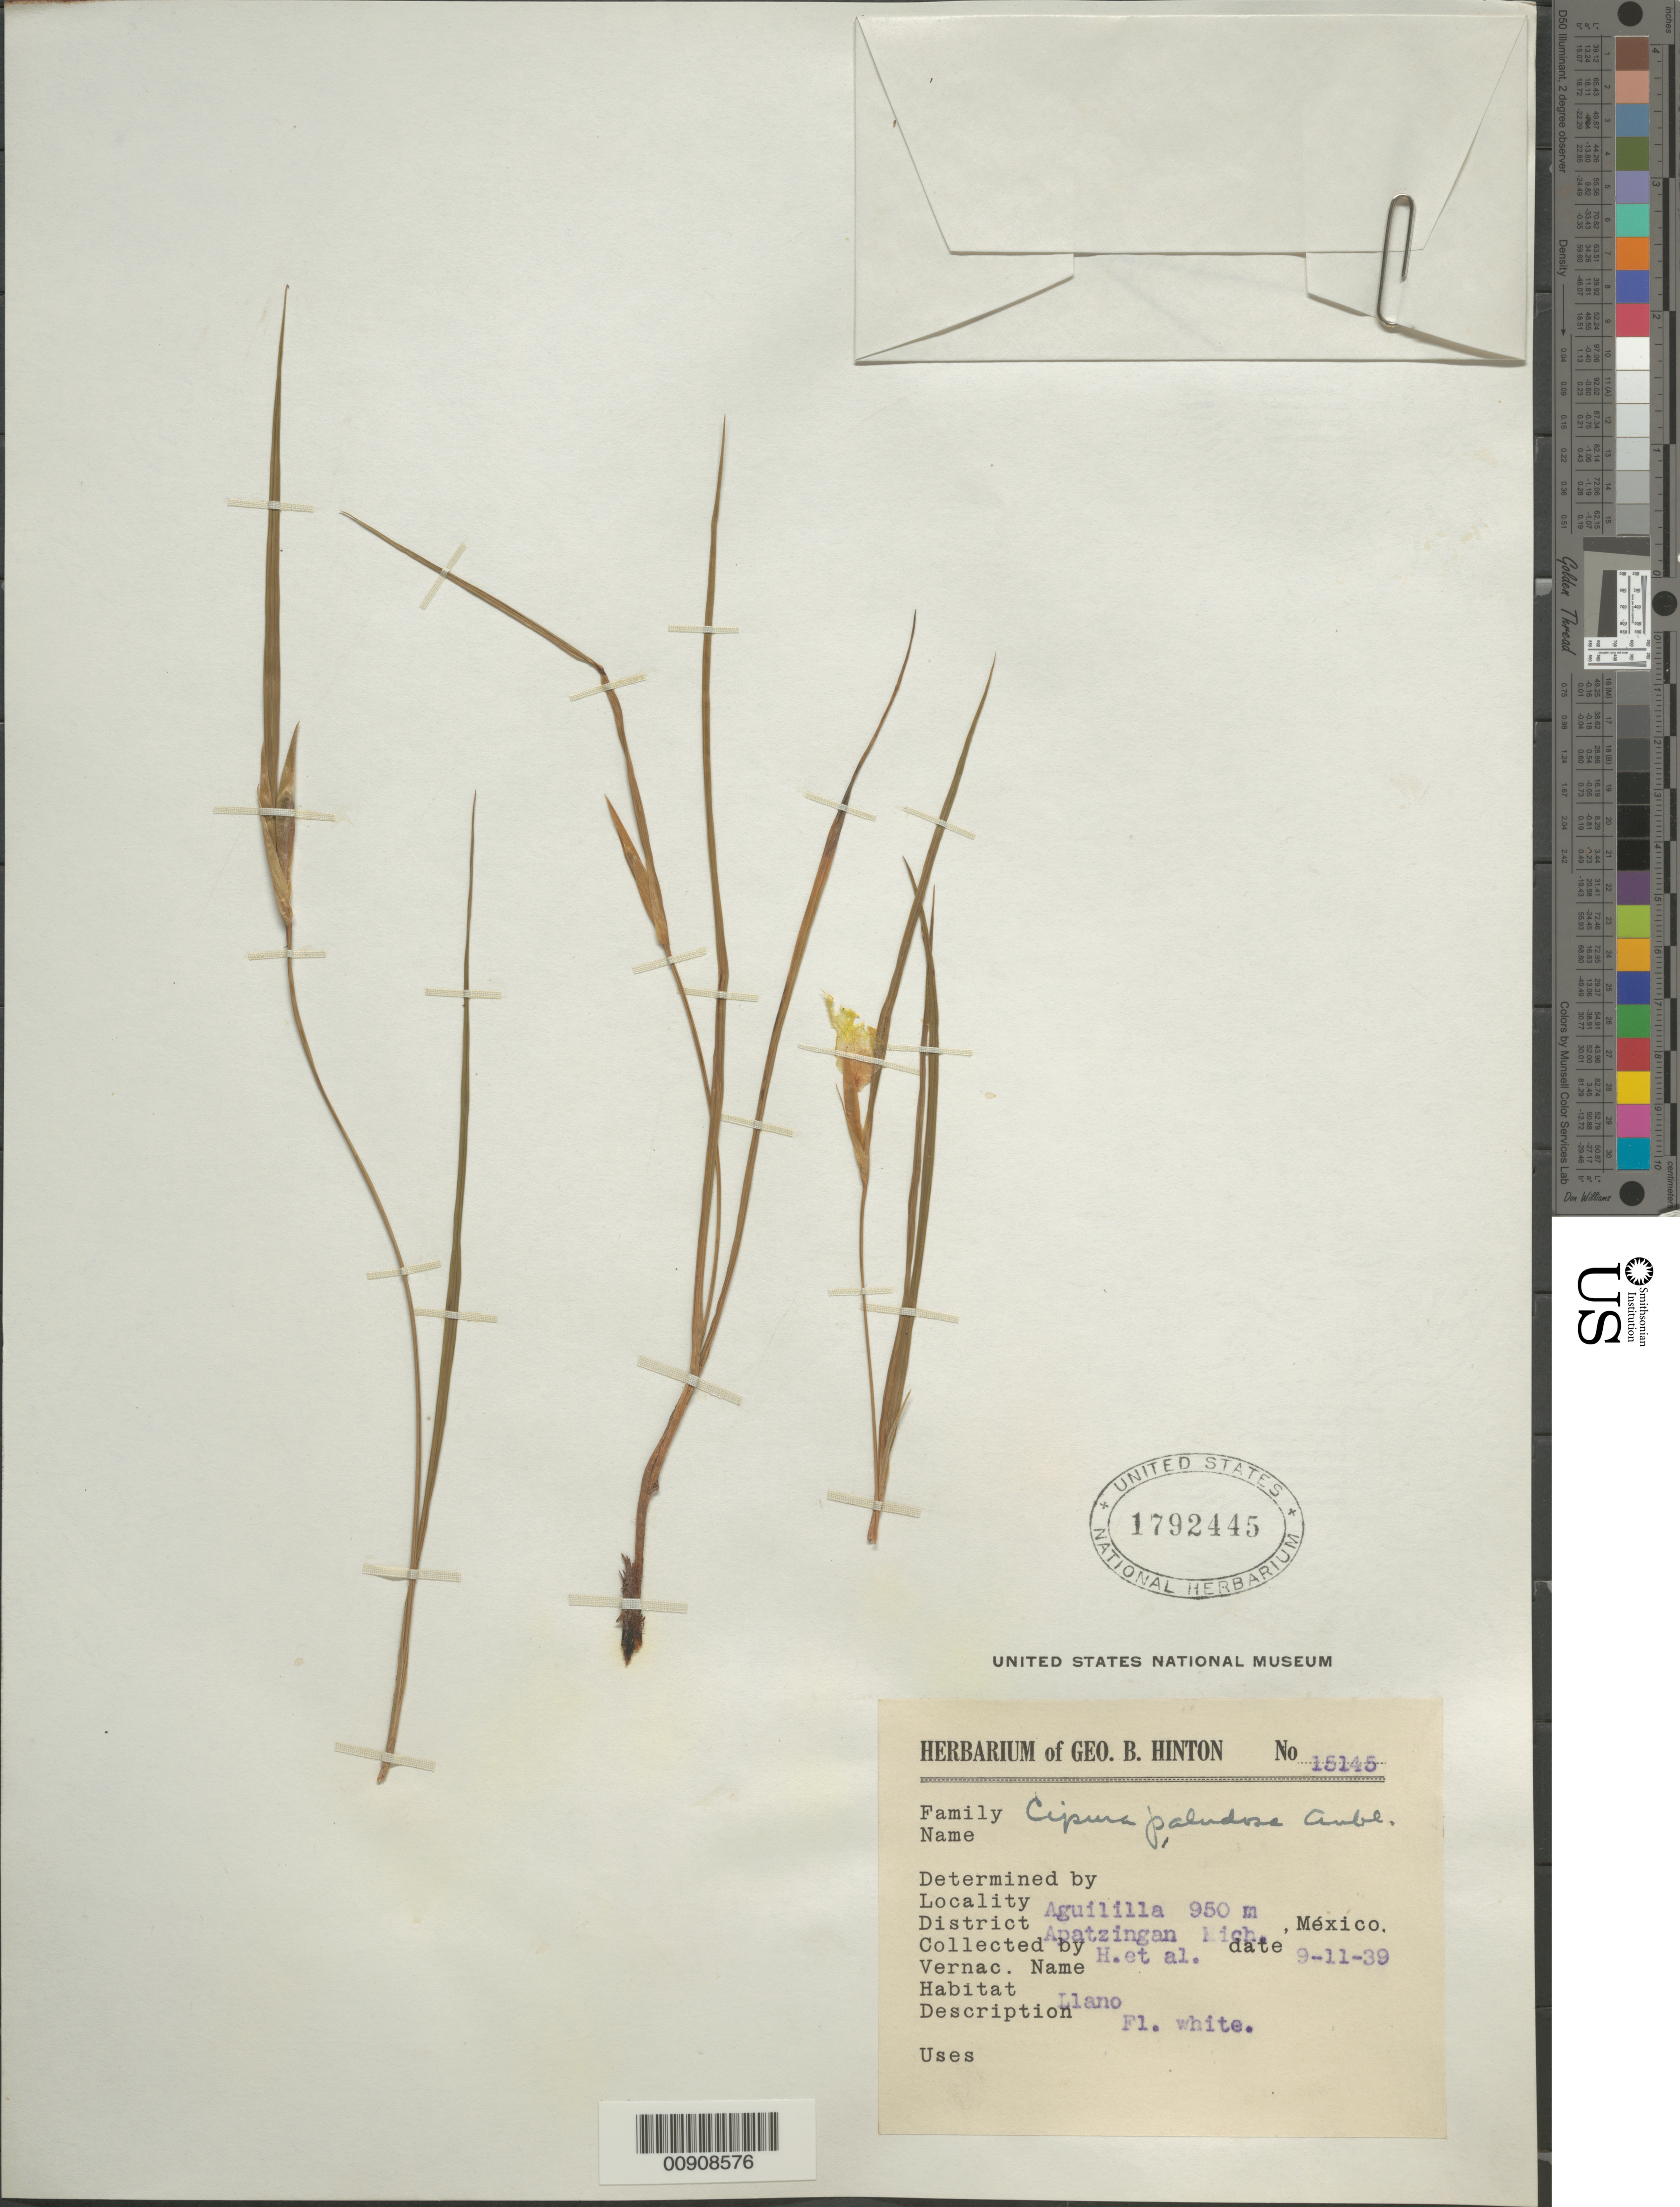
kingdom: Plantae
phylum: Tracheophyta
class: Liliopsida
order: Asparagales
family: Iridaceae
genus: Cipura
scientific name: Cipura paludosa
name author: Aubl.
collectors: G. B. Hinton & et al.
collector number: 15145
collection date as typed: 11 Sep 1939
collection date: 1939-09-11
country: Mexico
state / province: Michoacán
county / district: Apatzingán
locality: Aguililla, District Apatzingán, Michoacán.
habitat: Llano.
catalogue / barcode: US 1792445